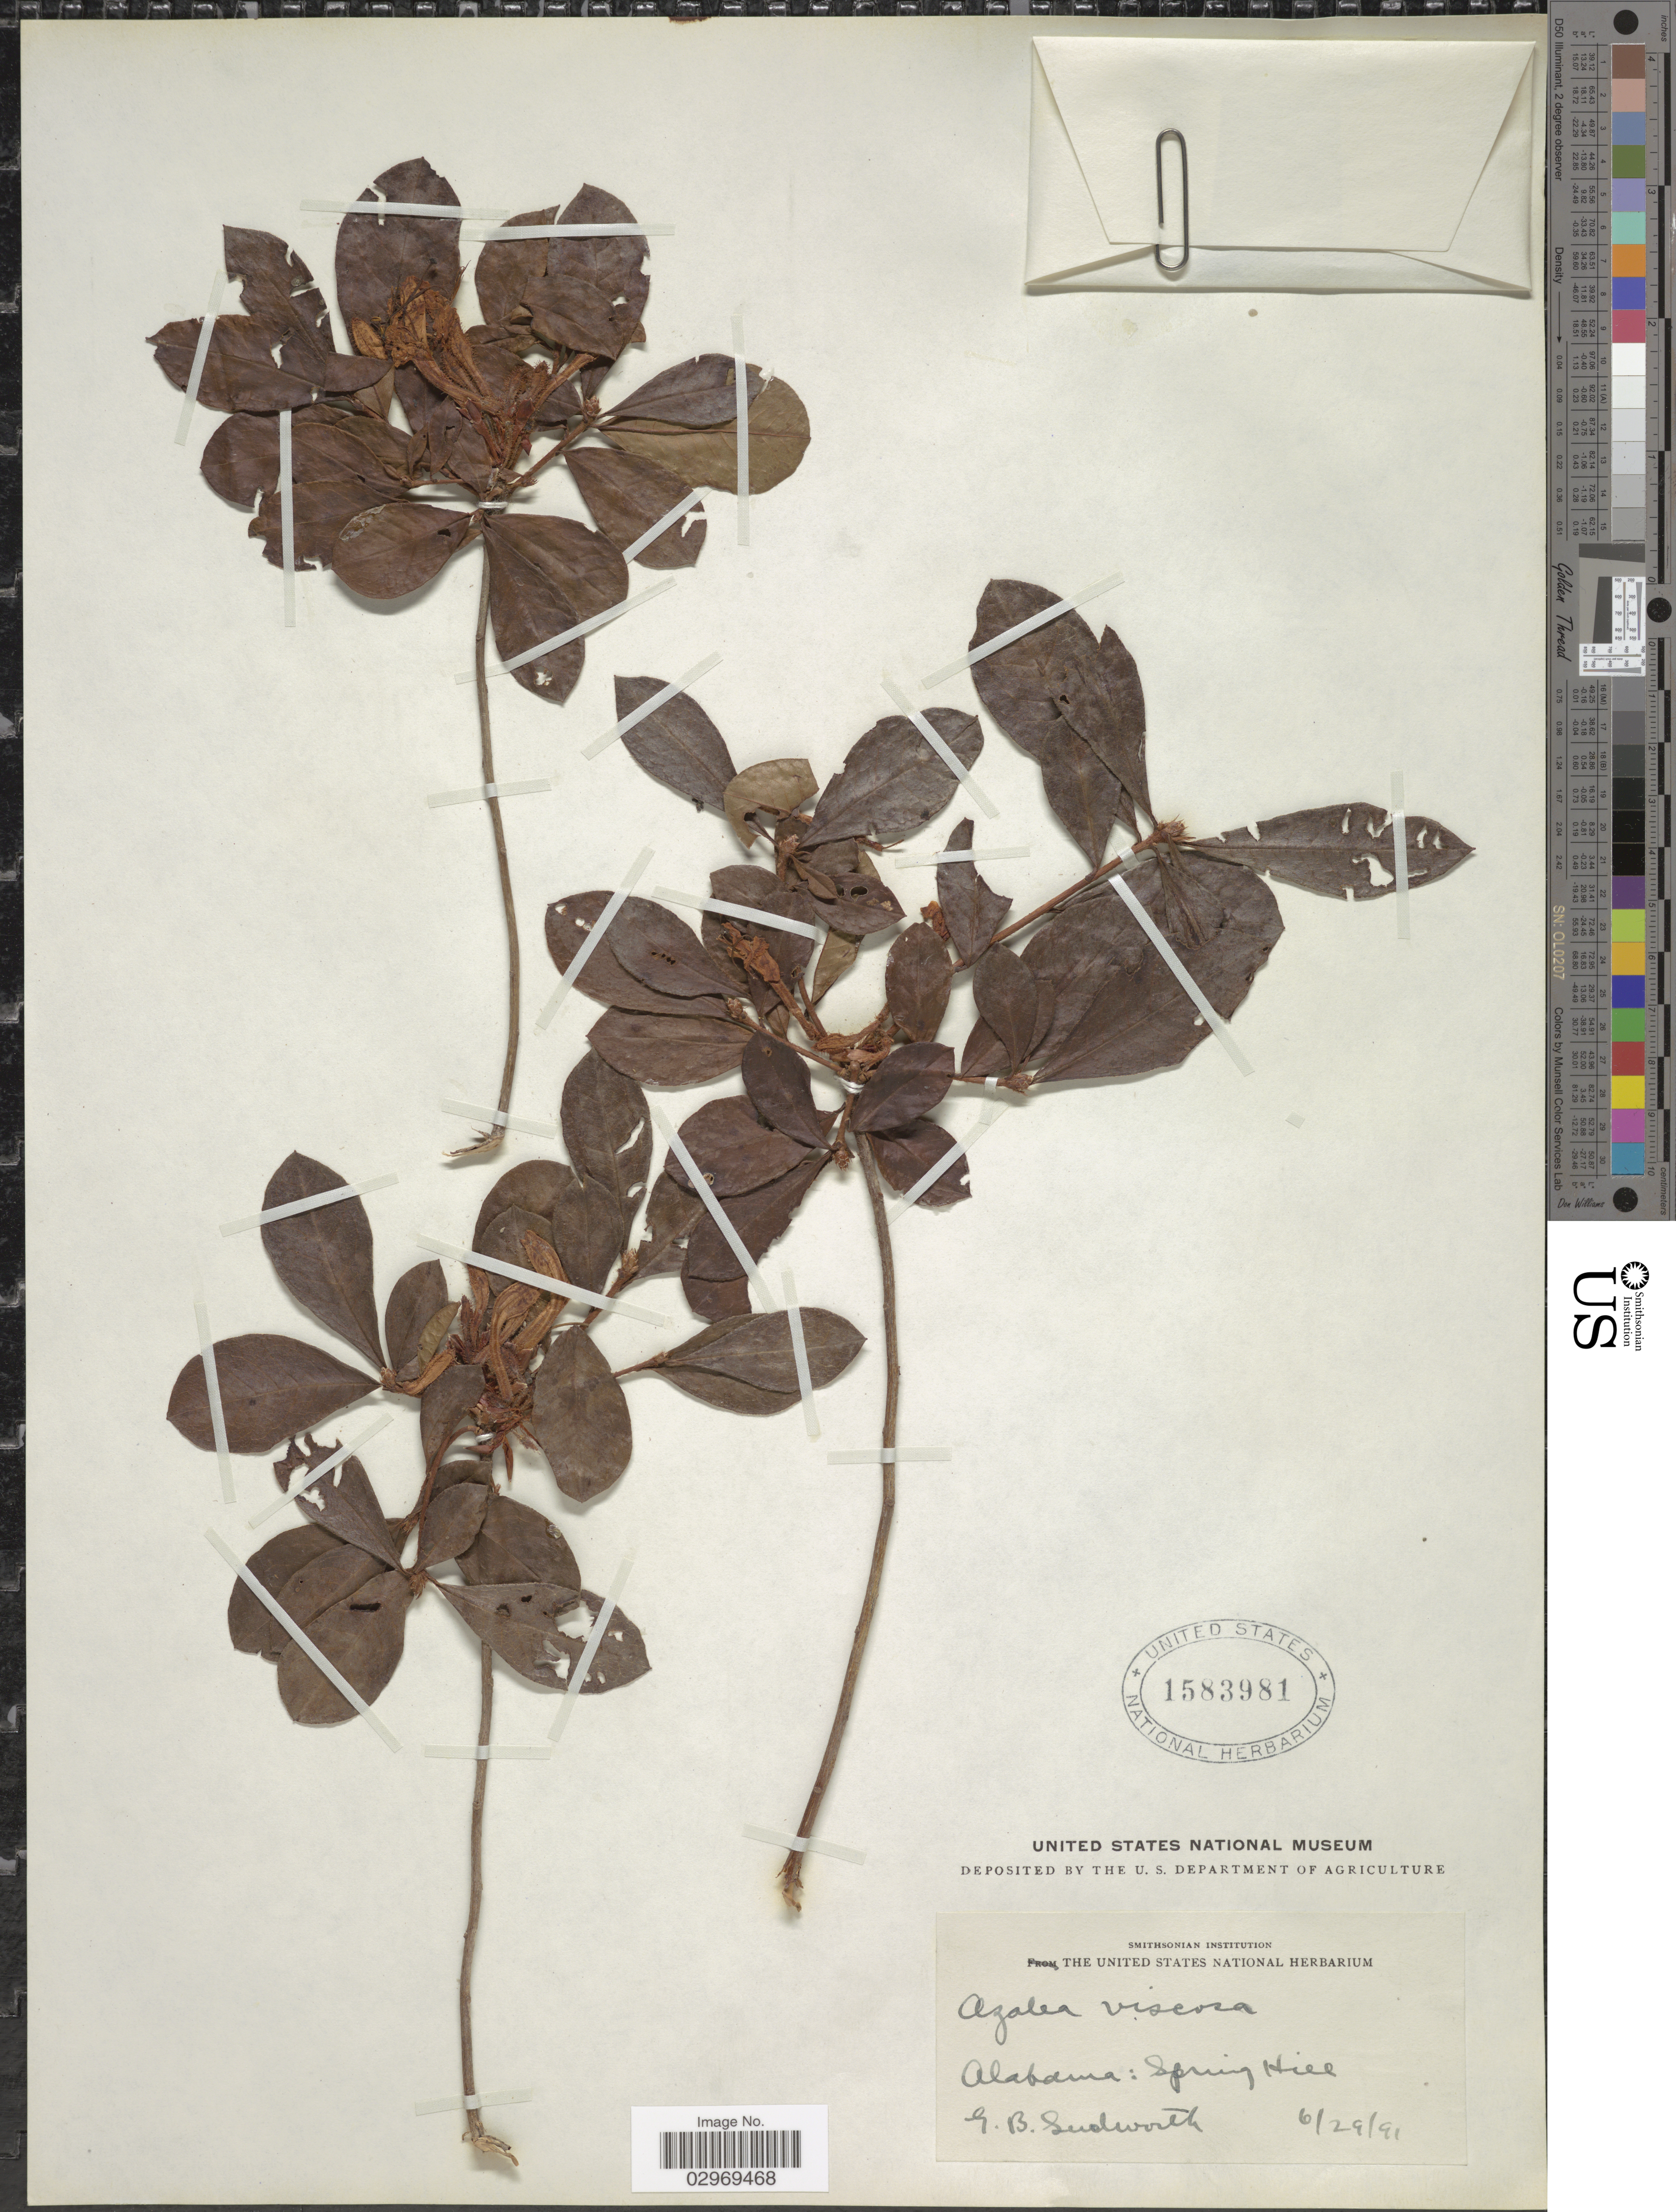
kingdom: Plantae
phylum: Tracheophyta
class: Magnoliopsida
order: Ericales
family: Ericaceae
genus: Rhododendron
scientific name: Rhododendron viscosum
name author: (L.) Torr.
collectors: G. B. Sudworth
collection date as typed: Transcribed d/m/y: 29/6/91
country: United States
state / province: Alabama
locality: Spring Hill.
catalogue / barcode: US 1583981